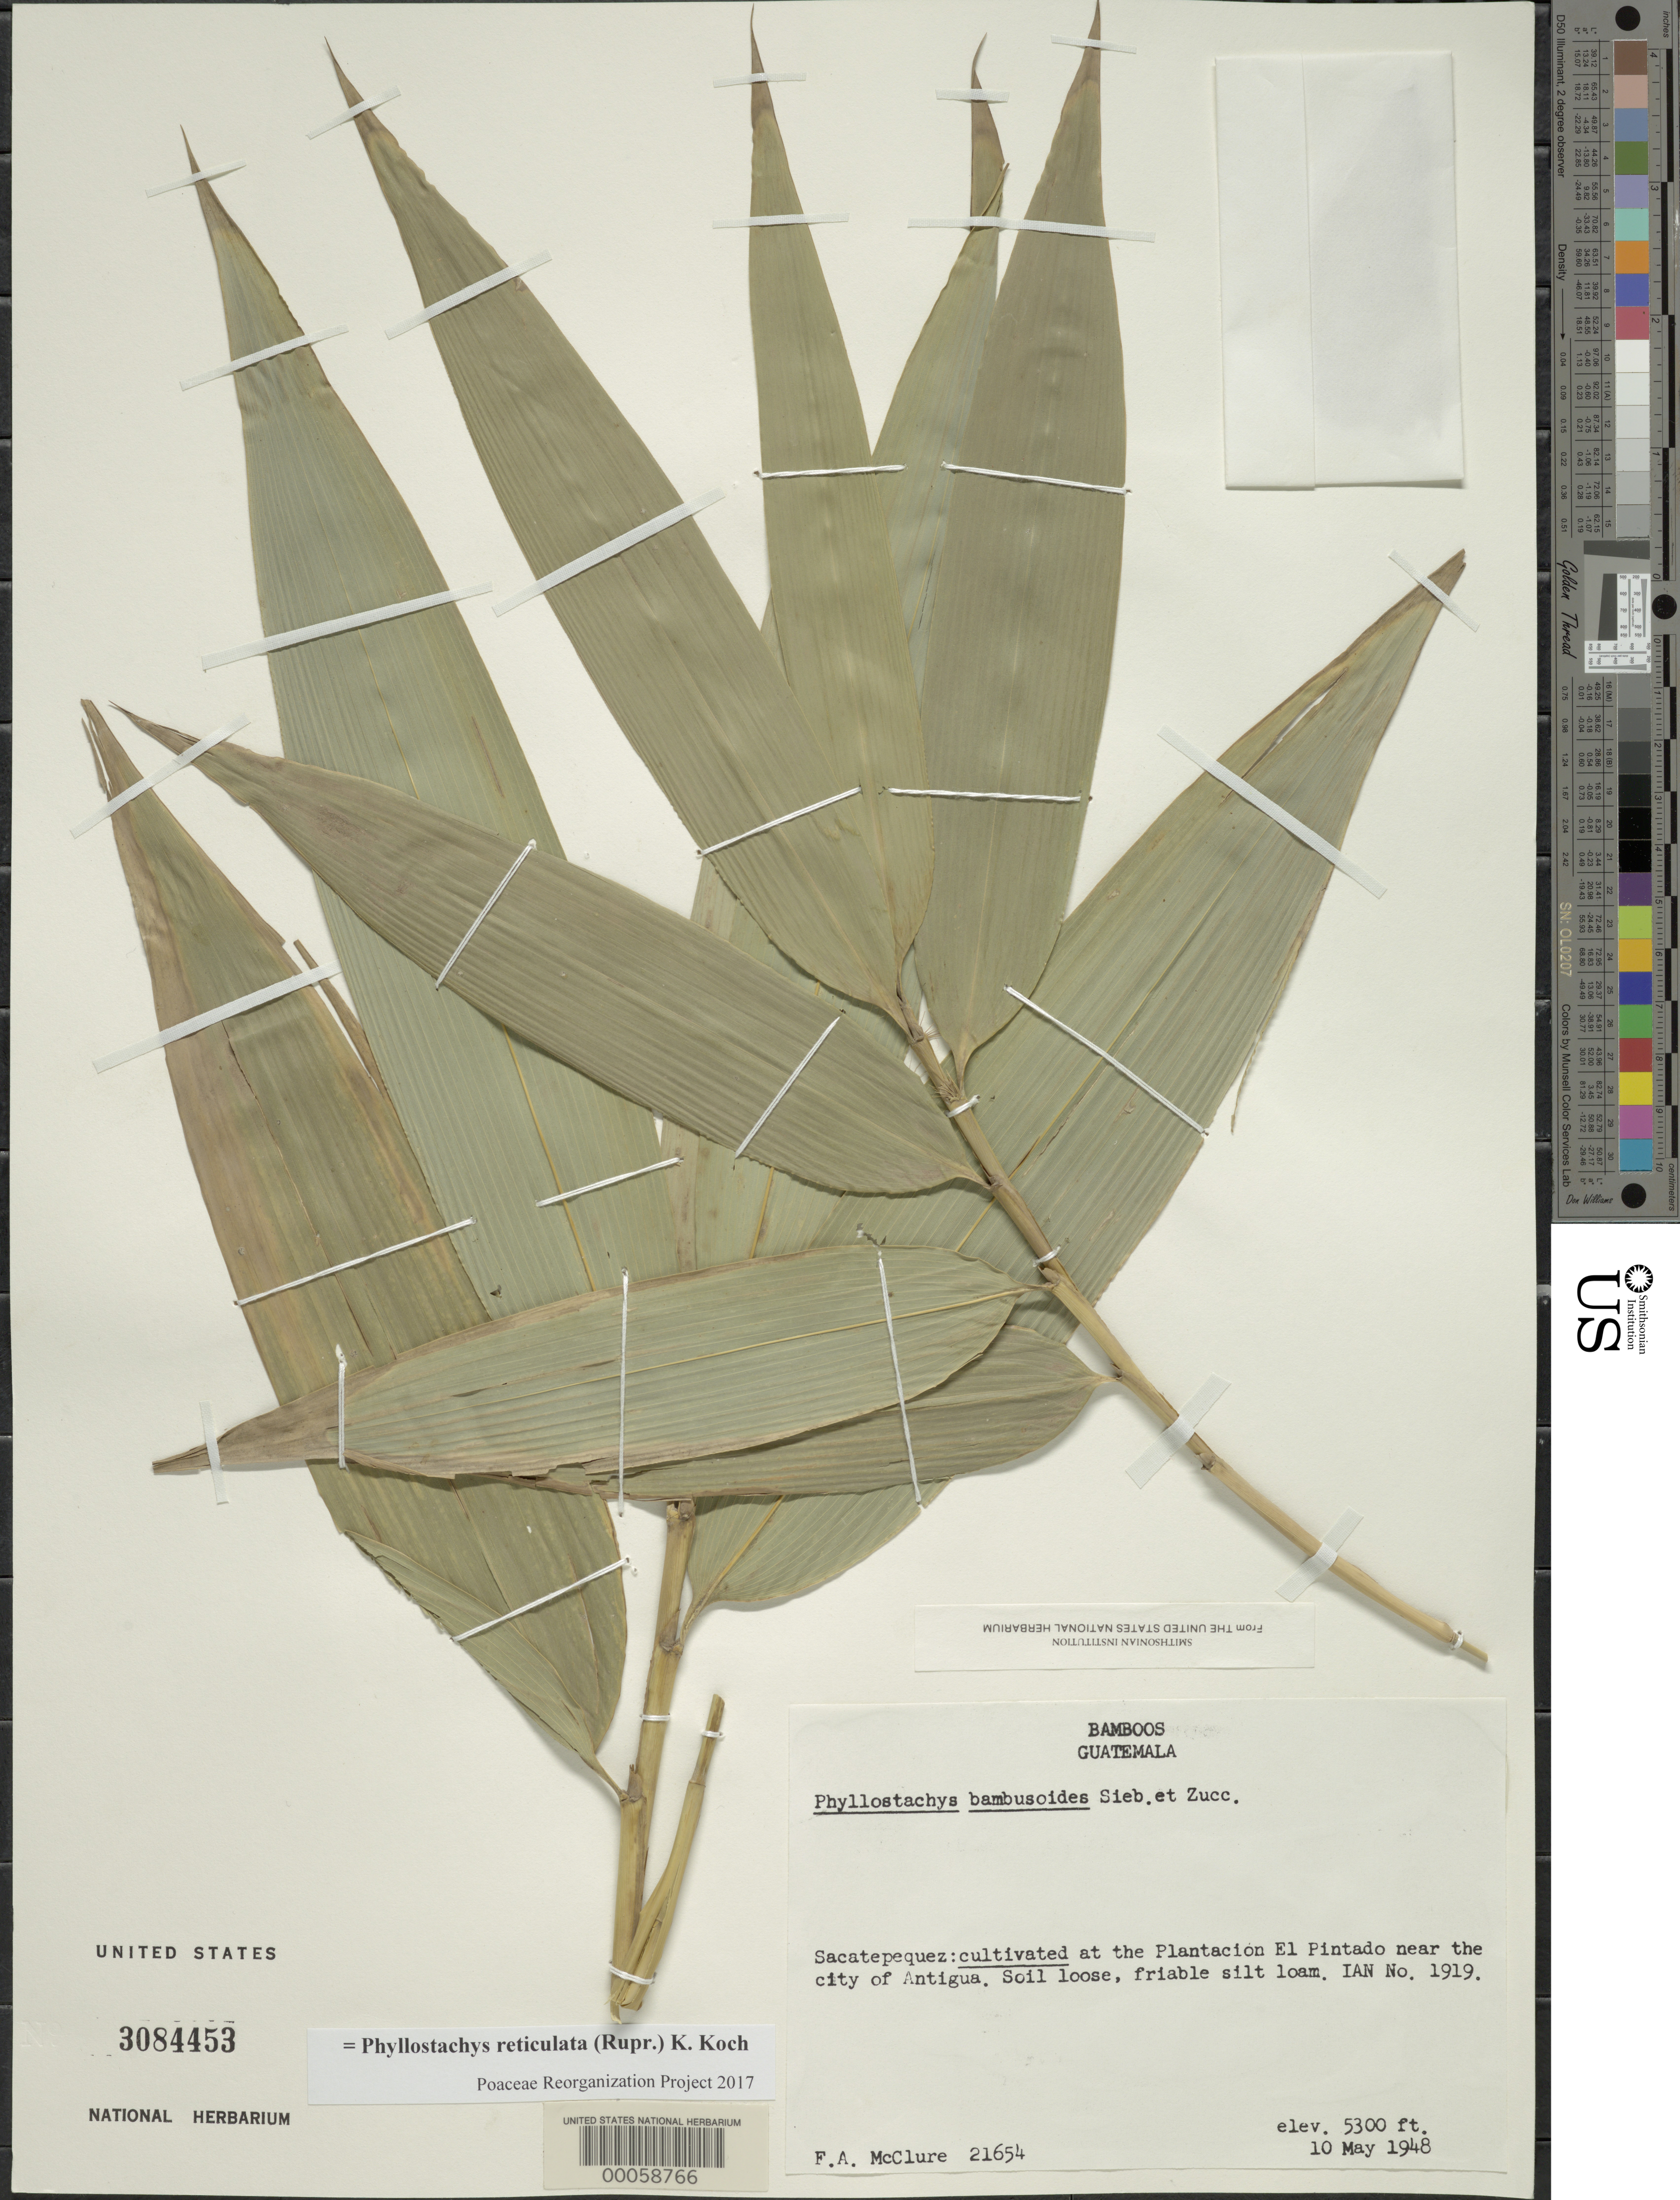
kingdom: Plantae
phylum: Tracheophyta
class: Liliopsida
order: Poales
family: Poaceae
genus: Phyllostachys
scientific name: Phyllostachys reticulata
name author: (Rupr.) K. Koch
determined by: Poaceae Reorganization Project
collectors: F. A. McClure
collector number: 21654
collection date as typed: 10 May 1948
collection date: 1948-05-10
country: Guatemala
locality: Sacatepequez: at the plantacion el pintado near the city of Antigua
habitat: Soil loose, friable silt loam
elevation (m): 1615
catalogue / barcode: US 3084453